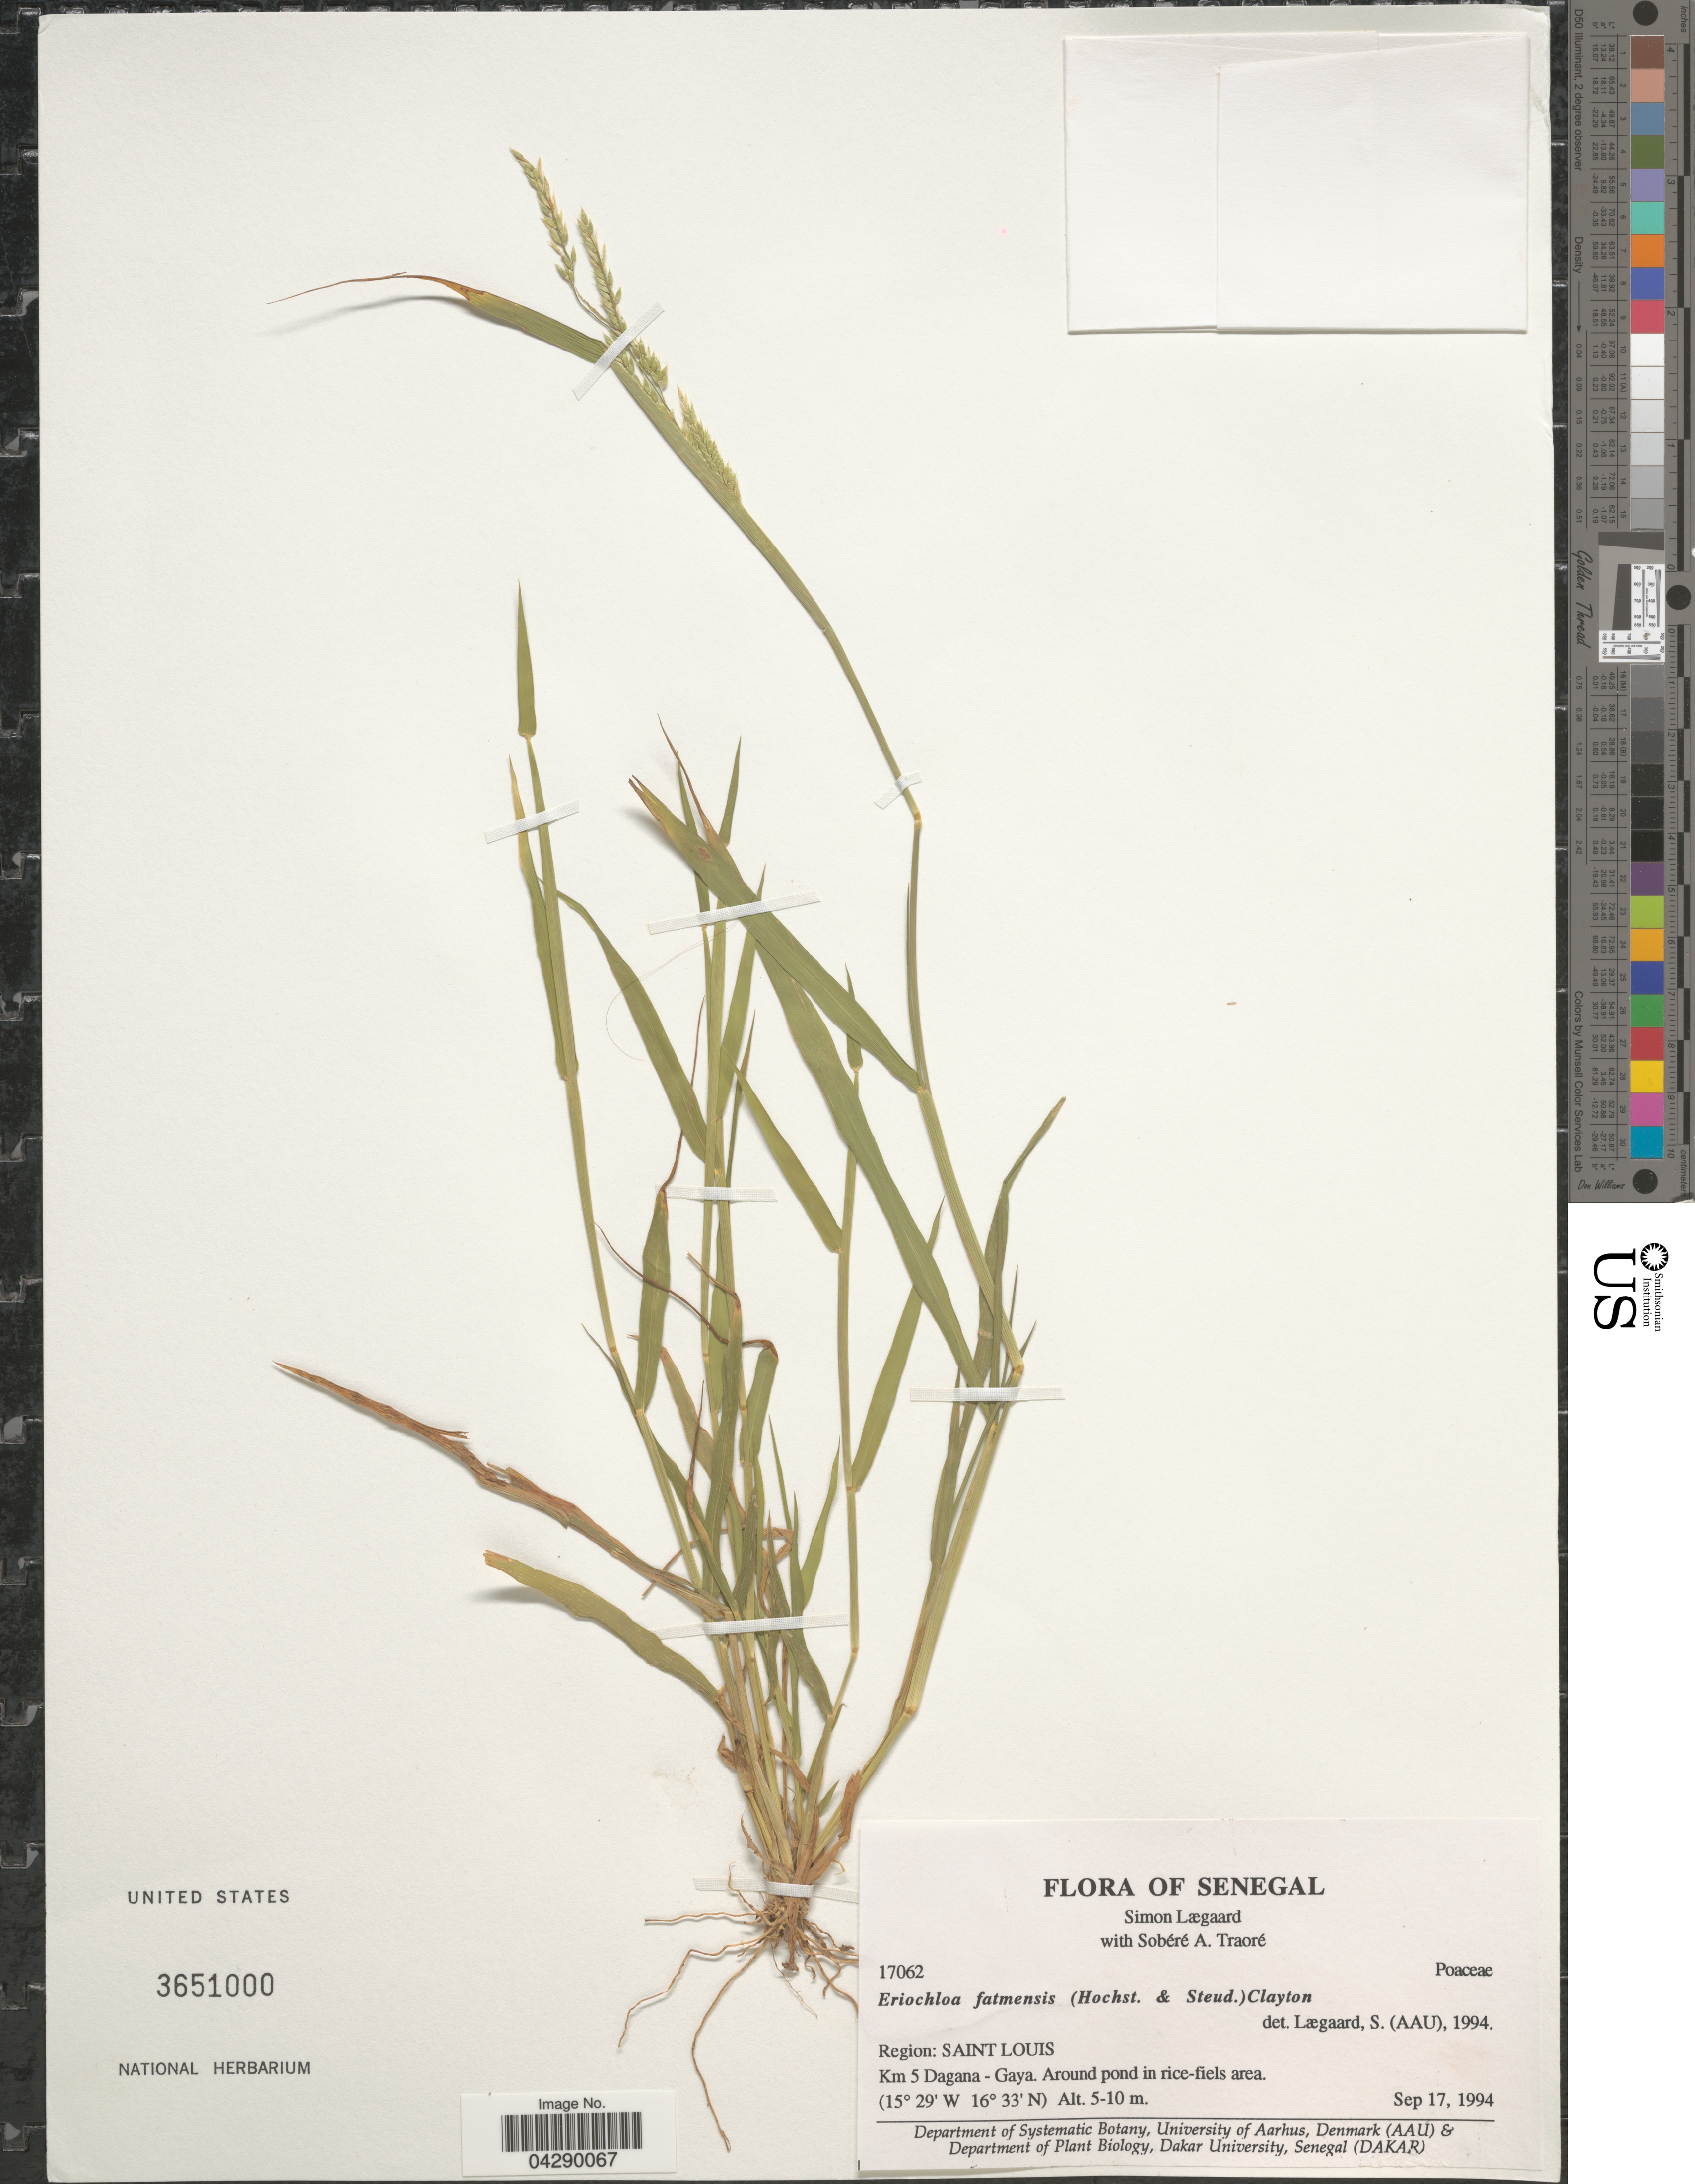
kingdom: Plantae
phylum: Tracheophyta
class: Liliopsida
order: Poales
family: Poaceae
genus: Eriochloa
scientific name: Eriochloa fatmensis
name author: (Hochst. & Steud.) Clayton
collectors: S. Lægaard & S. Traore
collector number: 17062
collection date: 1994-09-17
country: Senegal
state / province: Saint-Louis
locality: Region: Saint Louis. Km 5 Dagana - Gaya.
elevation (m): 5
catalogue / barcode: US 3651000